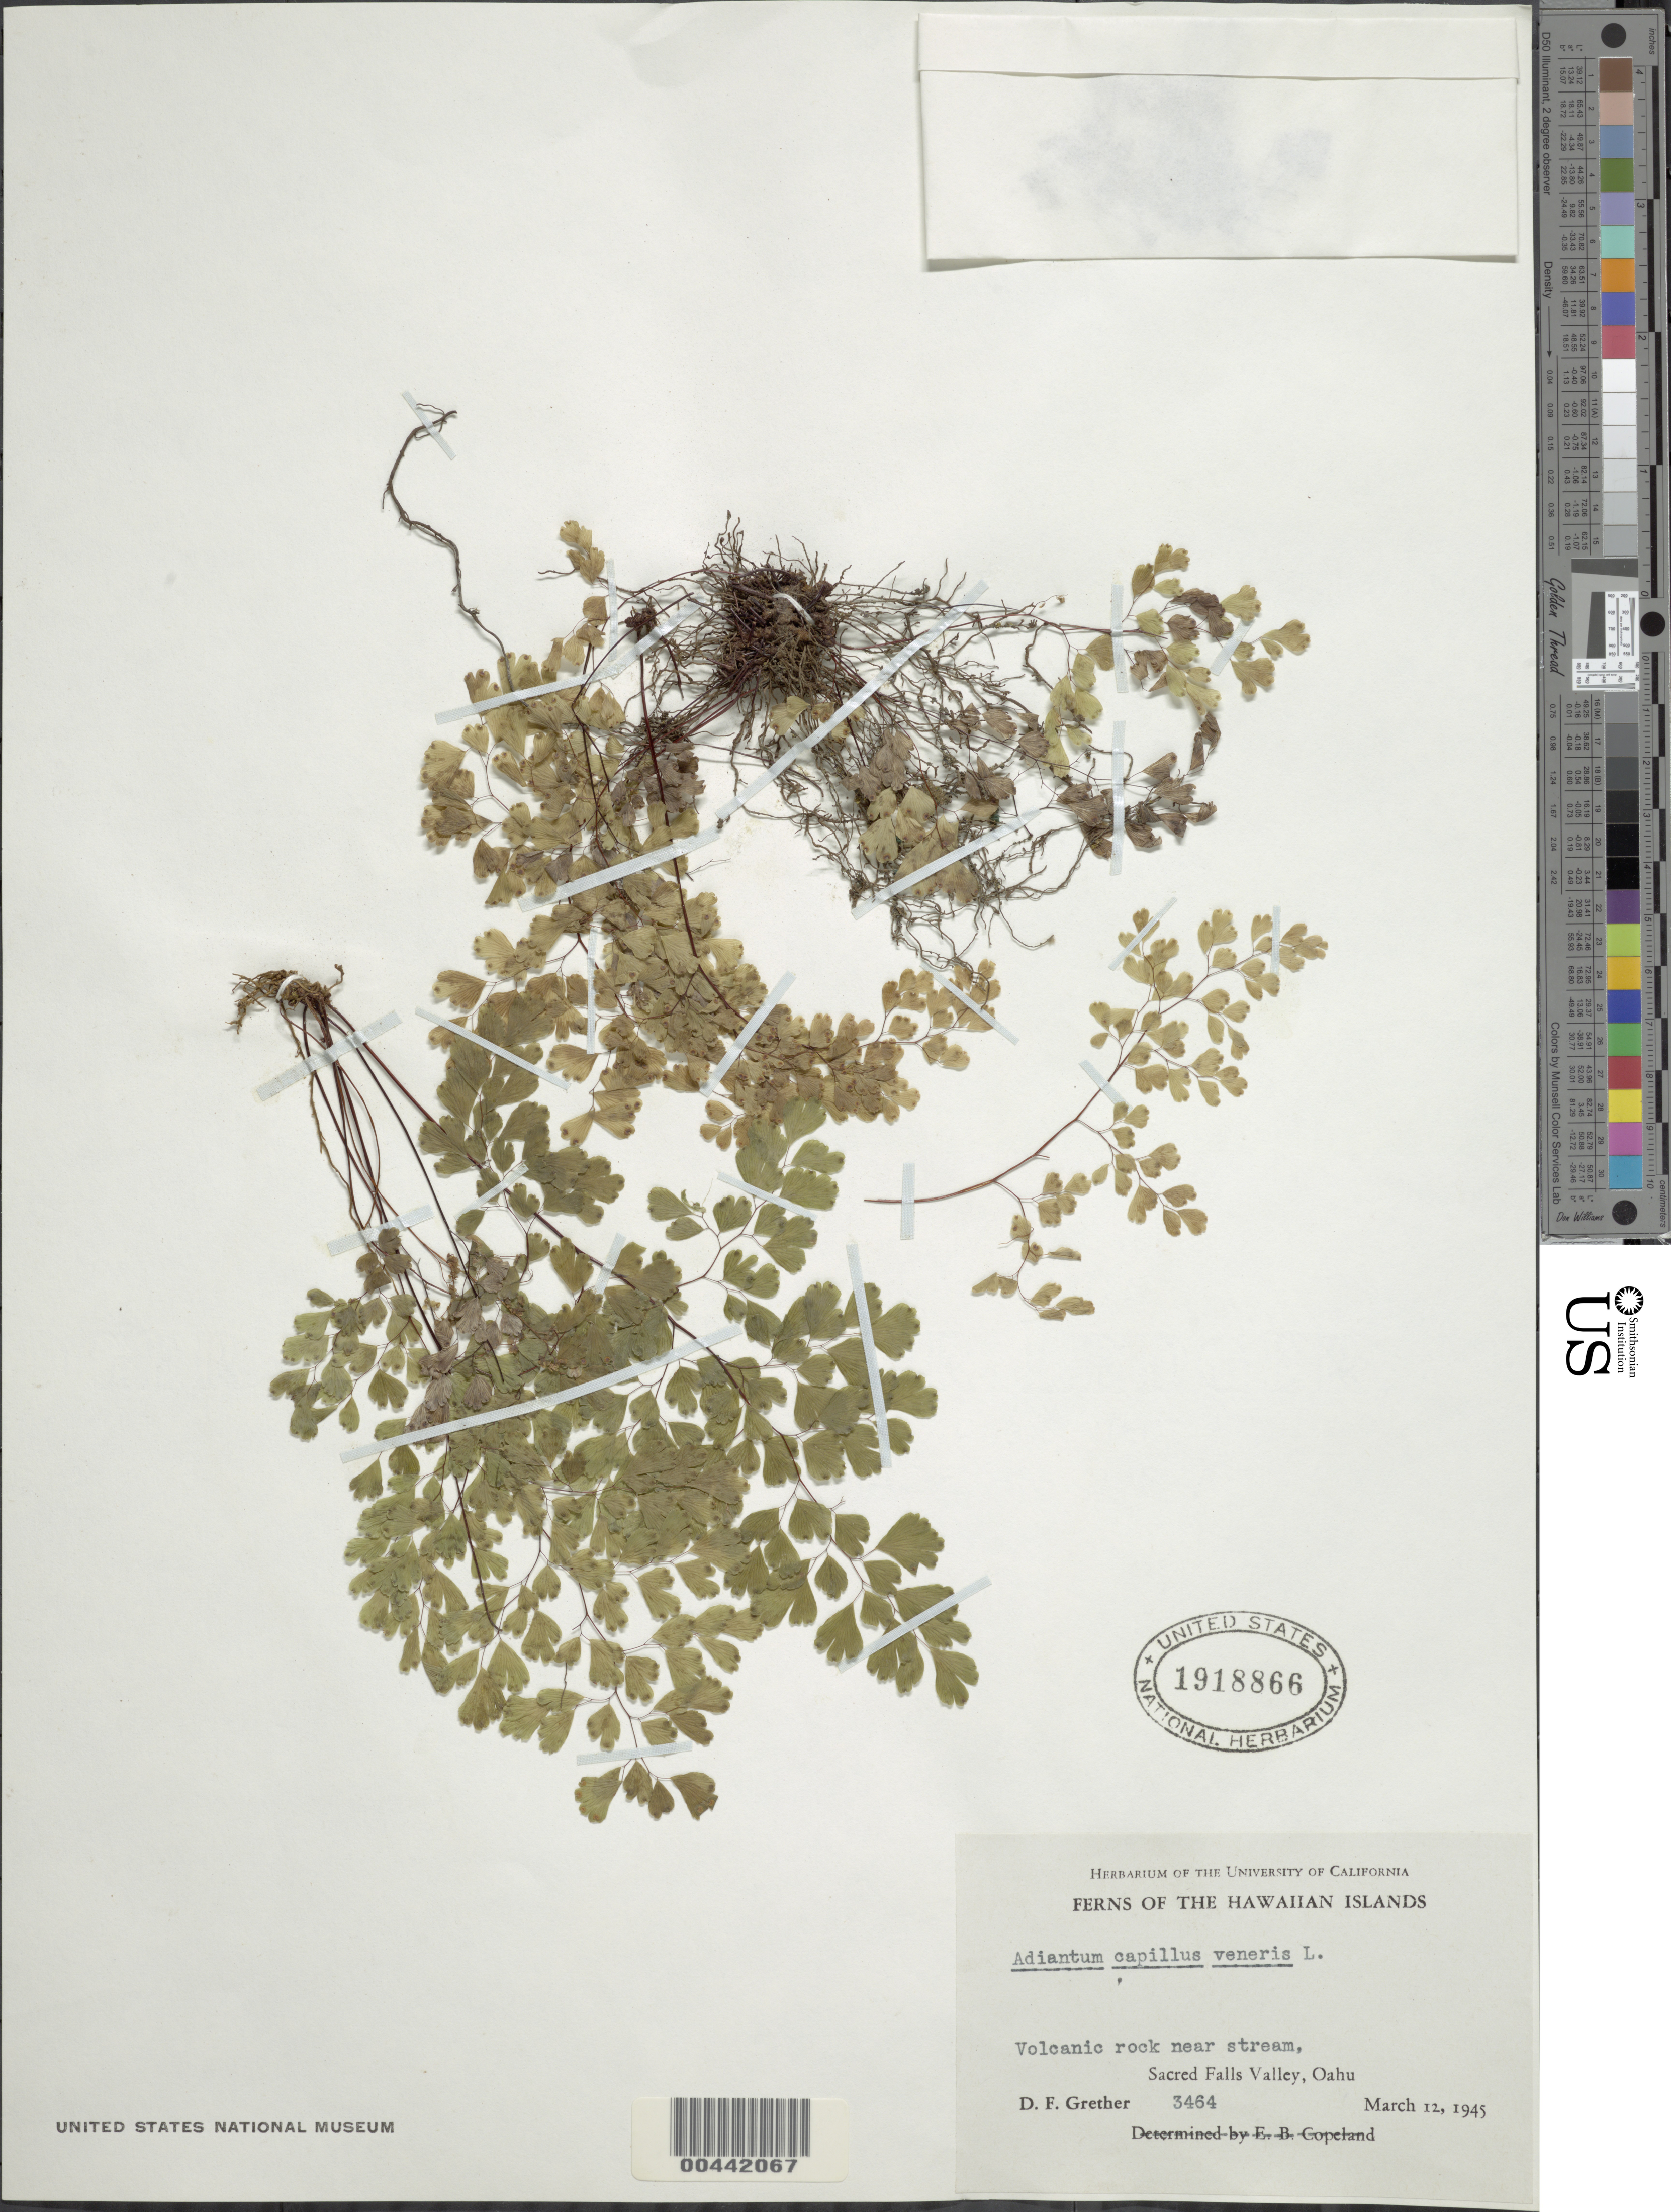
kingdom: Plantae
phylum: Tracheophyta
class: Polypodiopsida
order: Polypodiales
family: Pteridaceae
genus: Adiantum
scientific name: Adiantum capillus-veneris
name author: L.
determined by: Copeland, E. B.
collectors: D. F. Grether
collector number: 3464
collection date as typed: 12 Mar 1945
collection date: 1945-03-12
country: United States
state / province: Hawaii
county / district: Honolulu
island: Oahu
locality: Sacred Falls Valley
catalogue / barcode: US 1918866